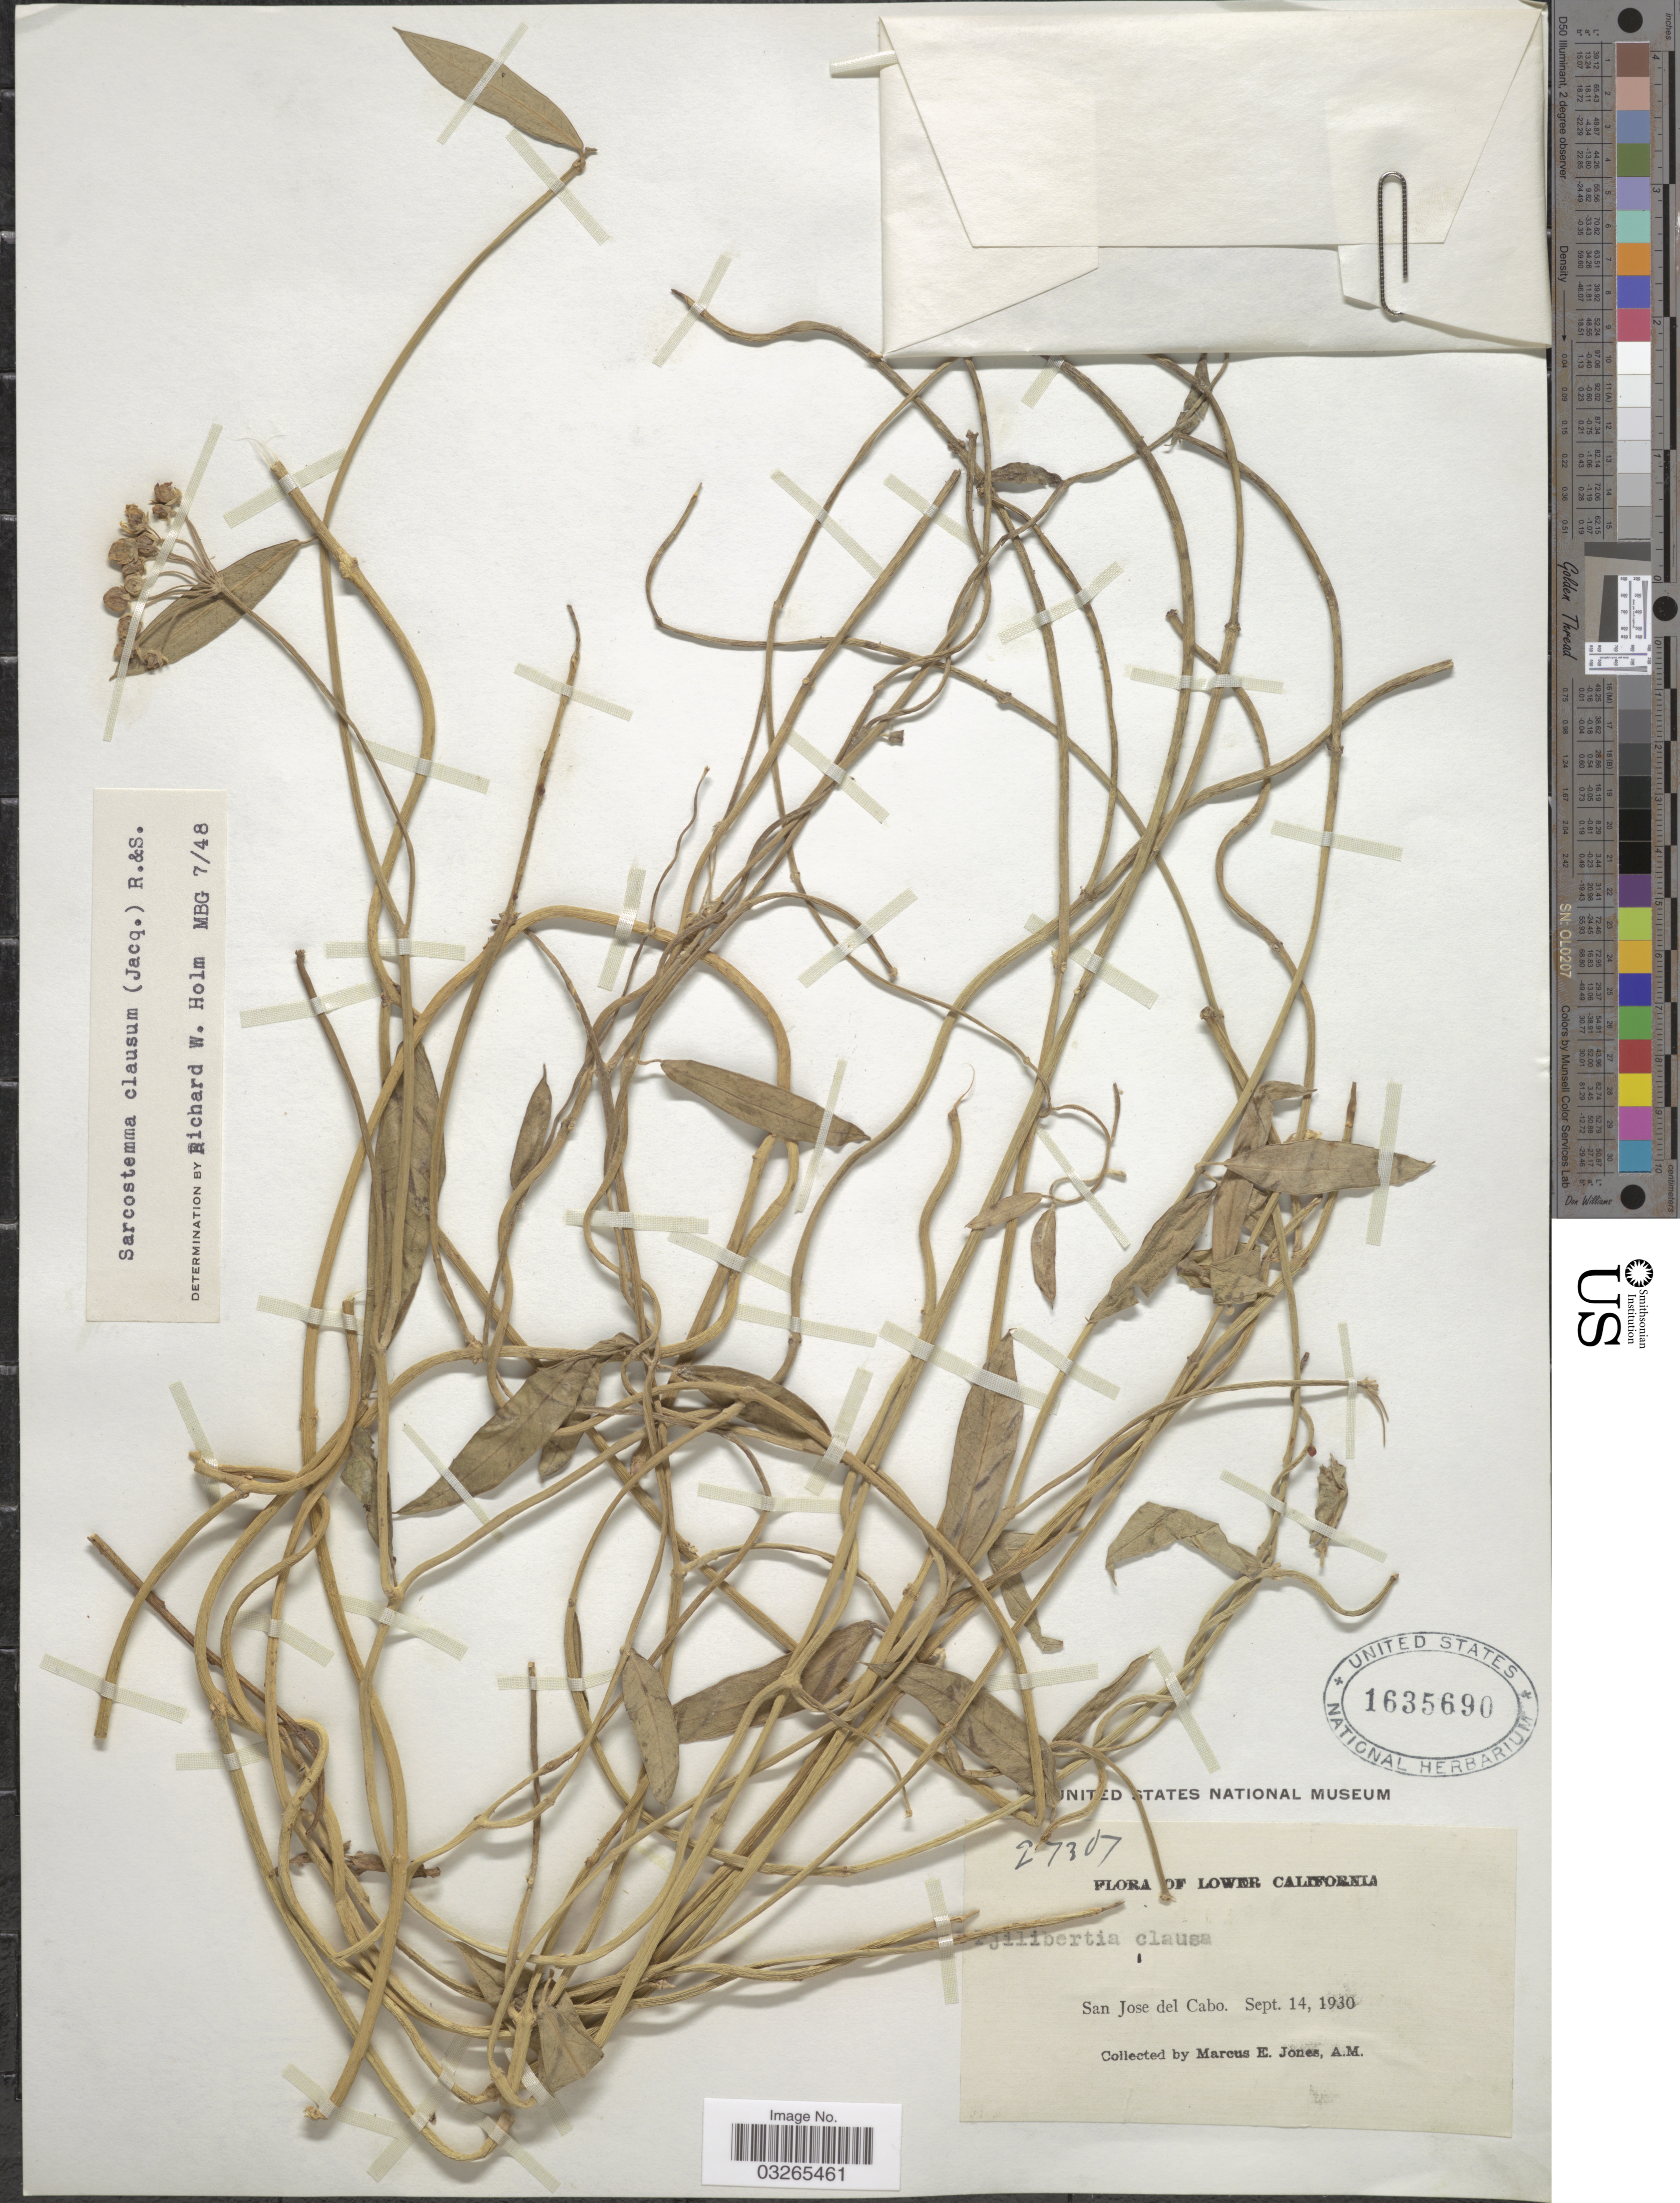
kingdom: Plantae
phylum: Tracheophyta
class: Magnoliopsida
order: Gentianales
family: Apocynaceae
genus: Sarcostemma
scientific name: Sarcostemma clausum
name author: (Jacq.) Schult.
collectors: M. E. Jones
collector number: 27307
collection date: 1930-09-14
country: Mexico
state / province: Baja California Sur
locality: Lower California. San Jose del Cabo.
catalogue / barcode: US 1635690